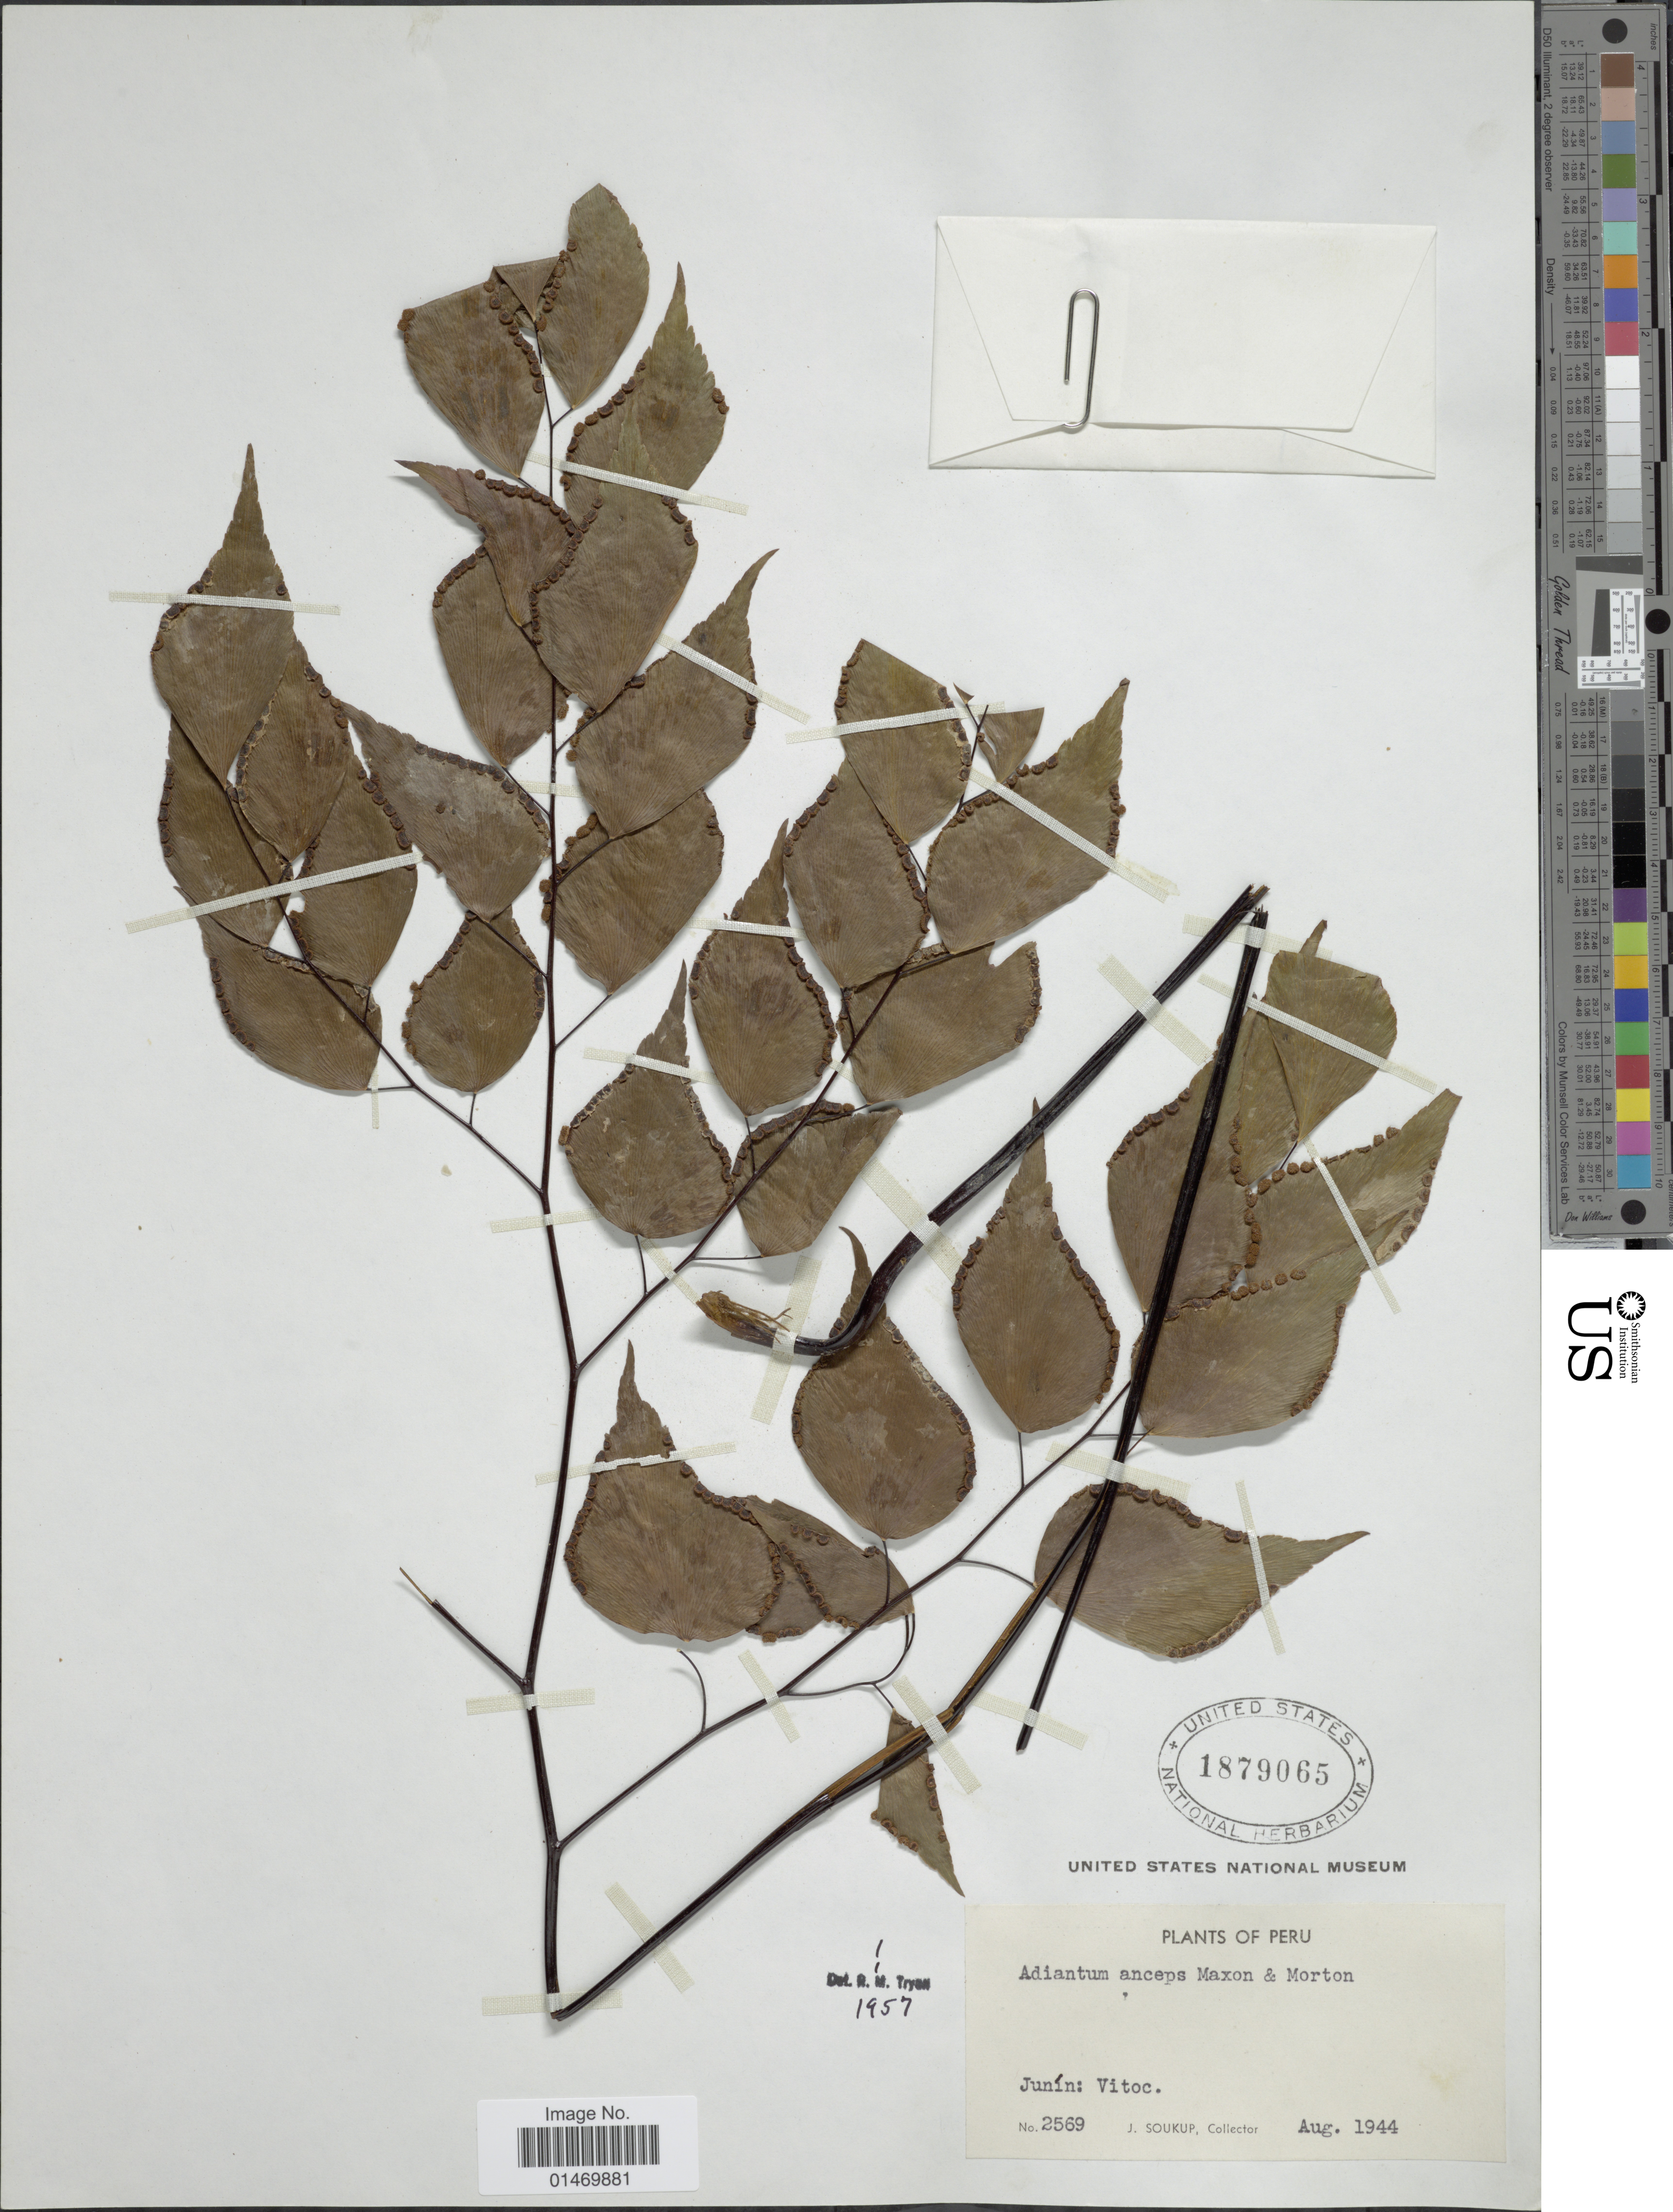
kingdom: Plantae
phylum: Tracheophyta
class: Polypodiopsida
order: Polypodiales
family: Pteridaceae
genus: Adiantum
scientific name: Adiantum anceps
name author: Maxon & C.V. Morton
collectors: J. Soukup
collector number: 2569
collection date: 1944-08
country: Peru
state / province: Junín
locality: Peru, Vitoc.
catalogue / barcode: US 1879065